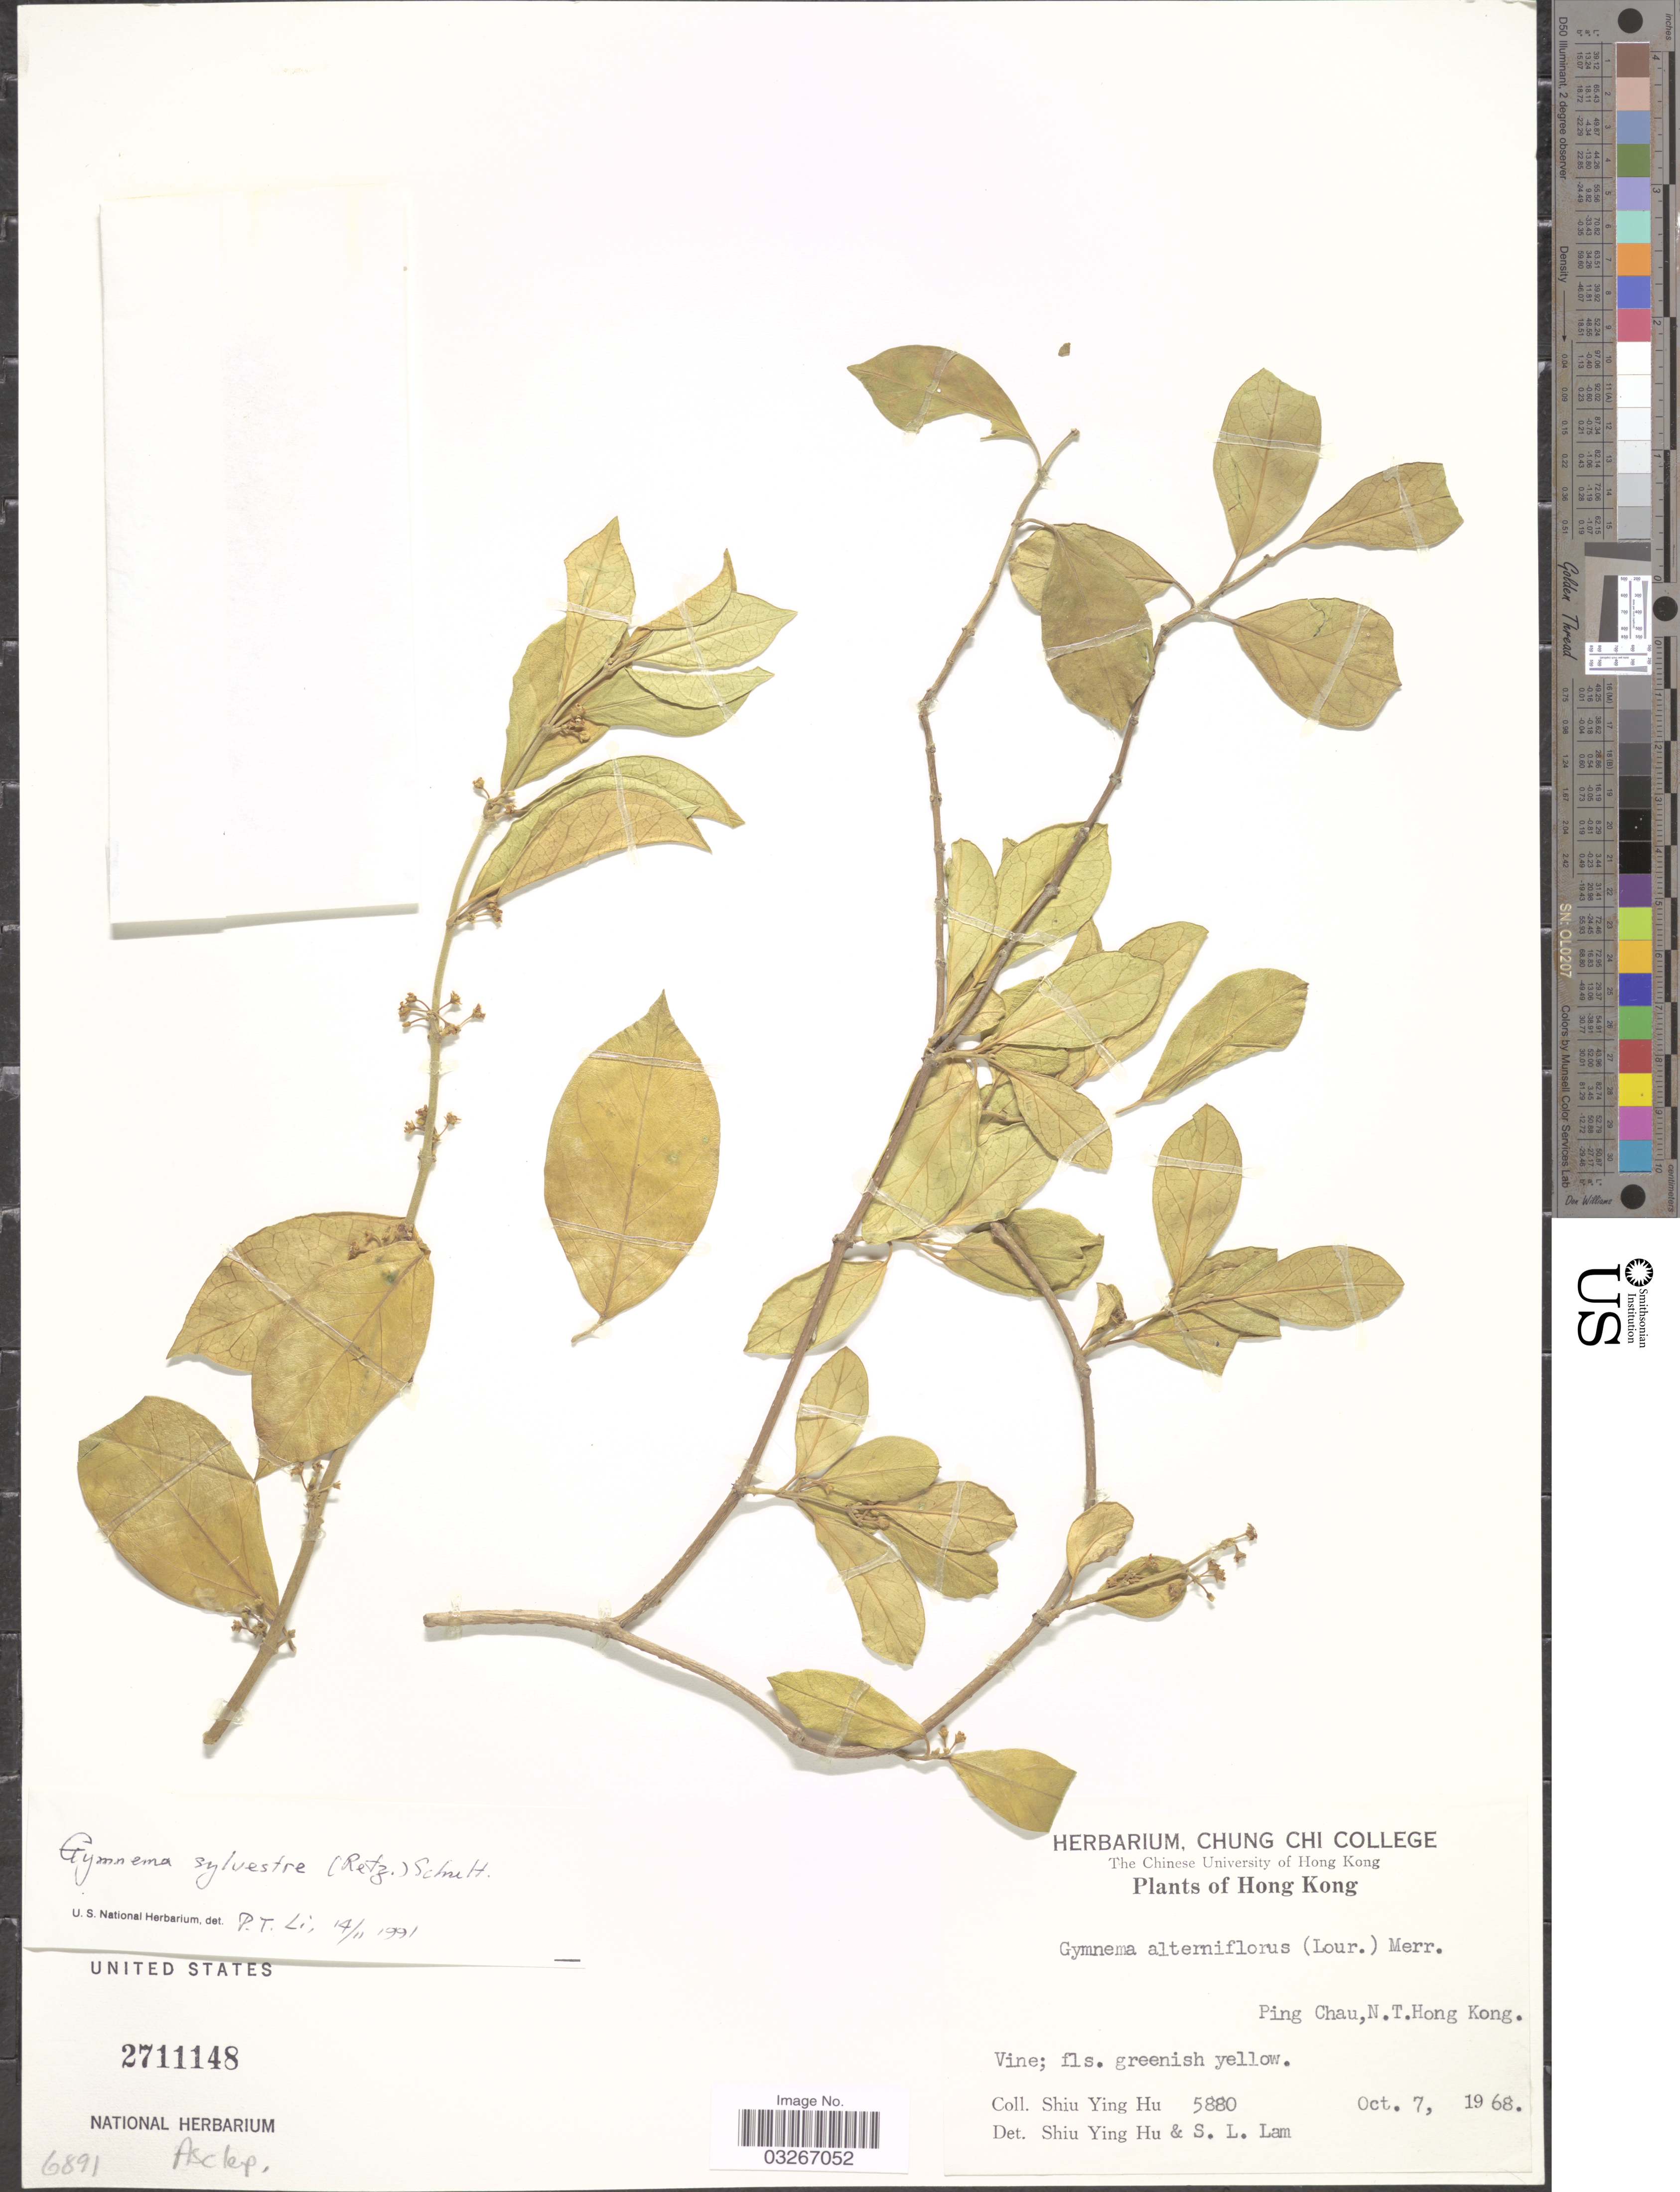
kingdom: Plantae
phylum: Tracheophyta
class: Magnoliopsida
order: Gentianales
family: Apocynaceae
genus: Gymnema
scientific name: Gymnema sylvestre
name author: (Retz.) R. Br. ex Schult. in Roem. & Schult.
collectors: S. Y. Hu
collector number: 5880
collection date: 1968-10-07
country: China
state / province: Hong Kong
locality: Ping Chau, N. T. Hong Kong.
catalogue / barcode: US 2711148